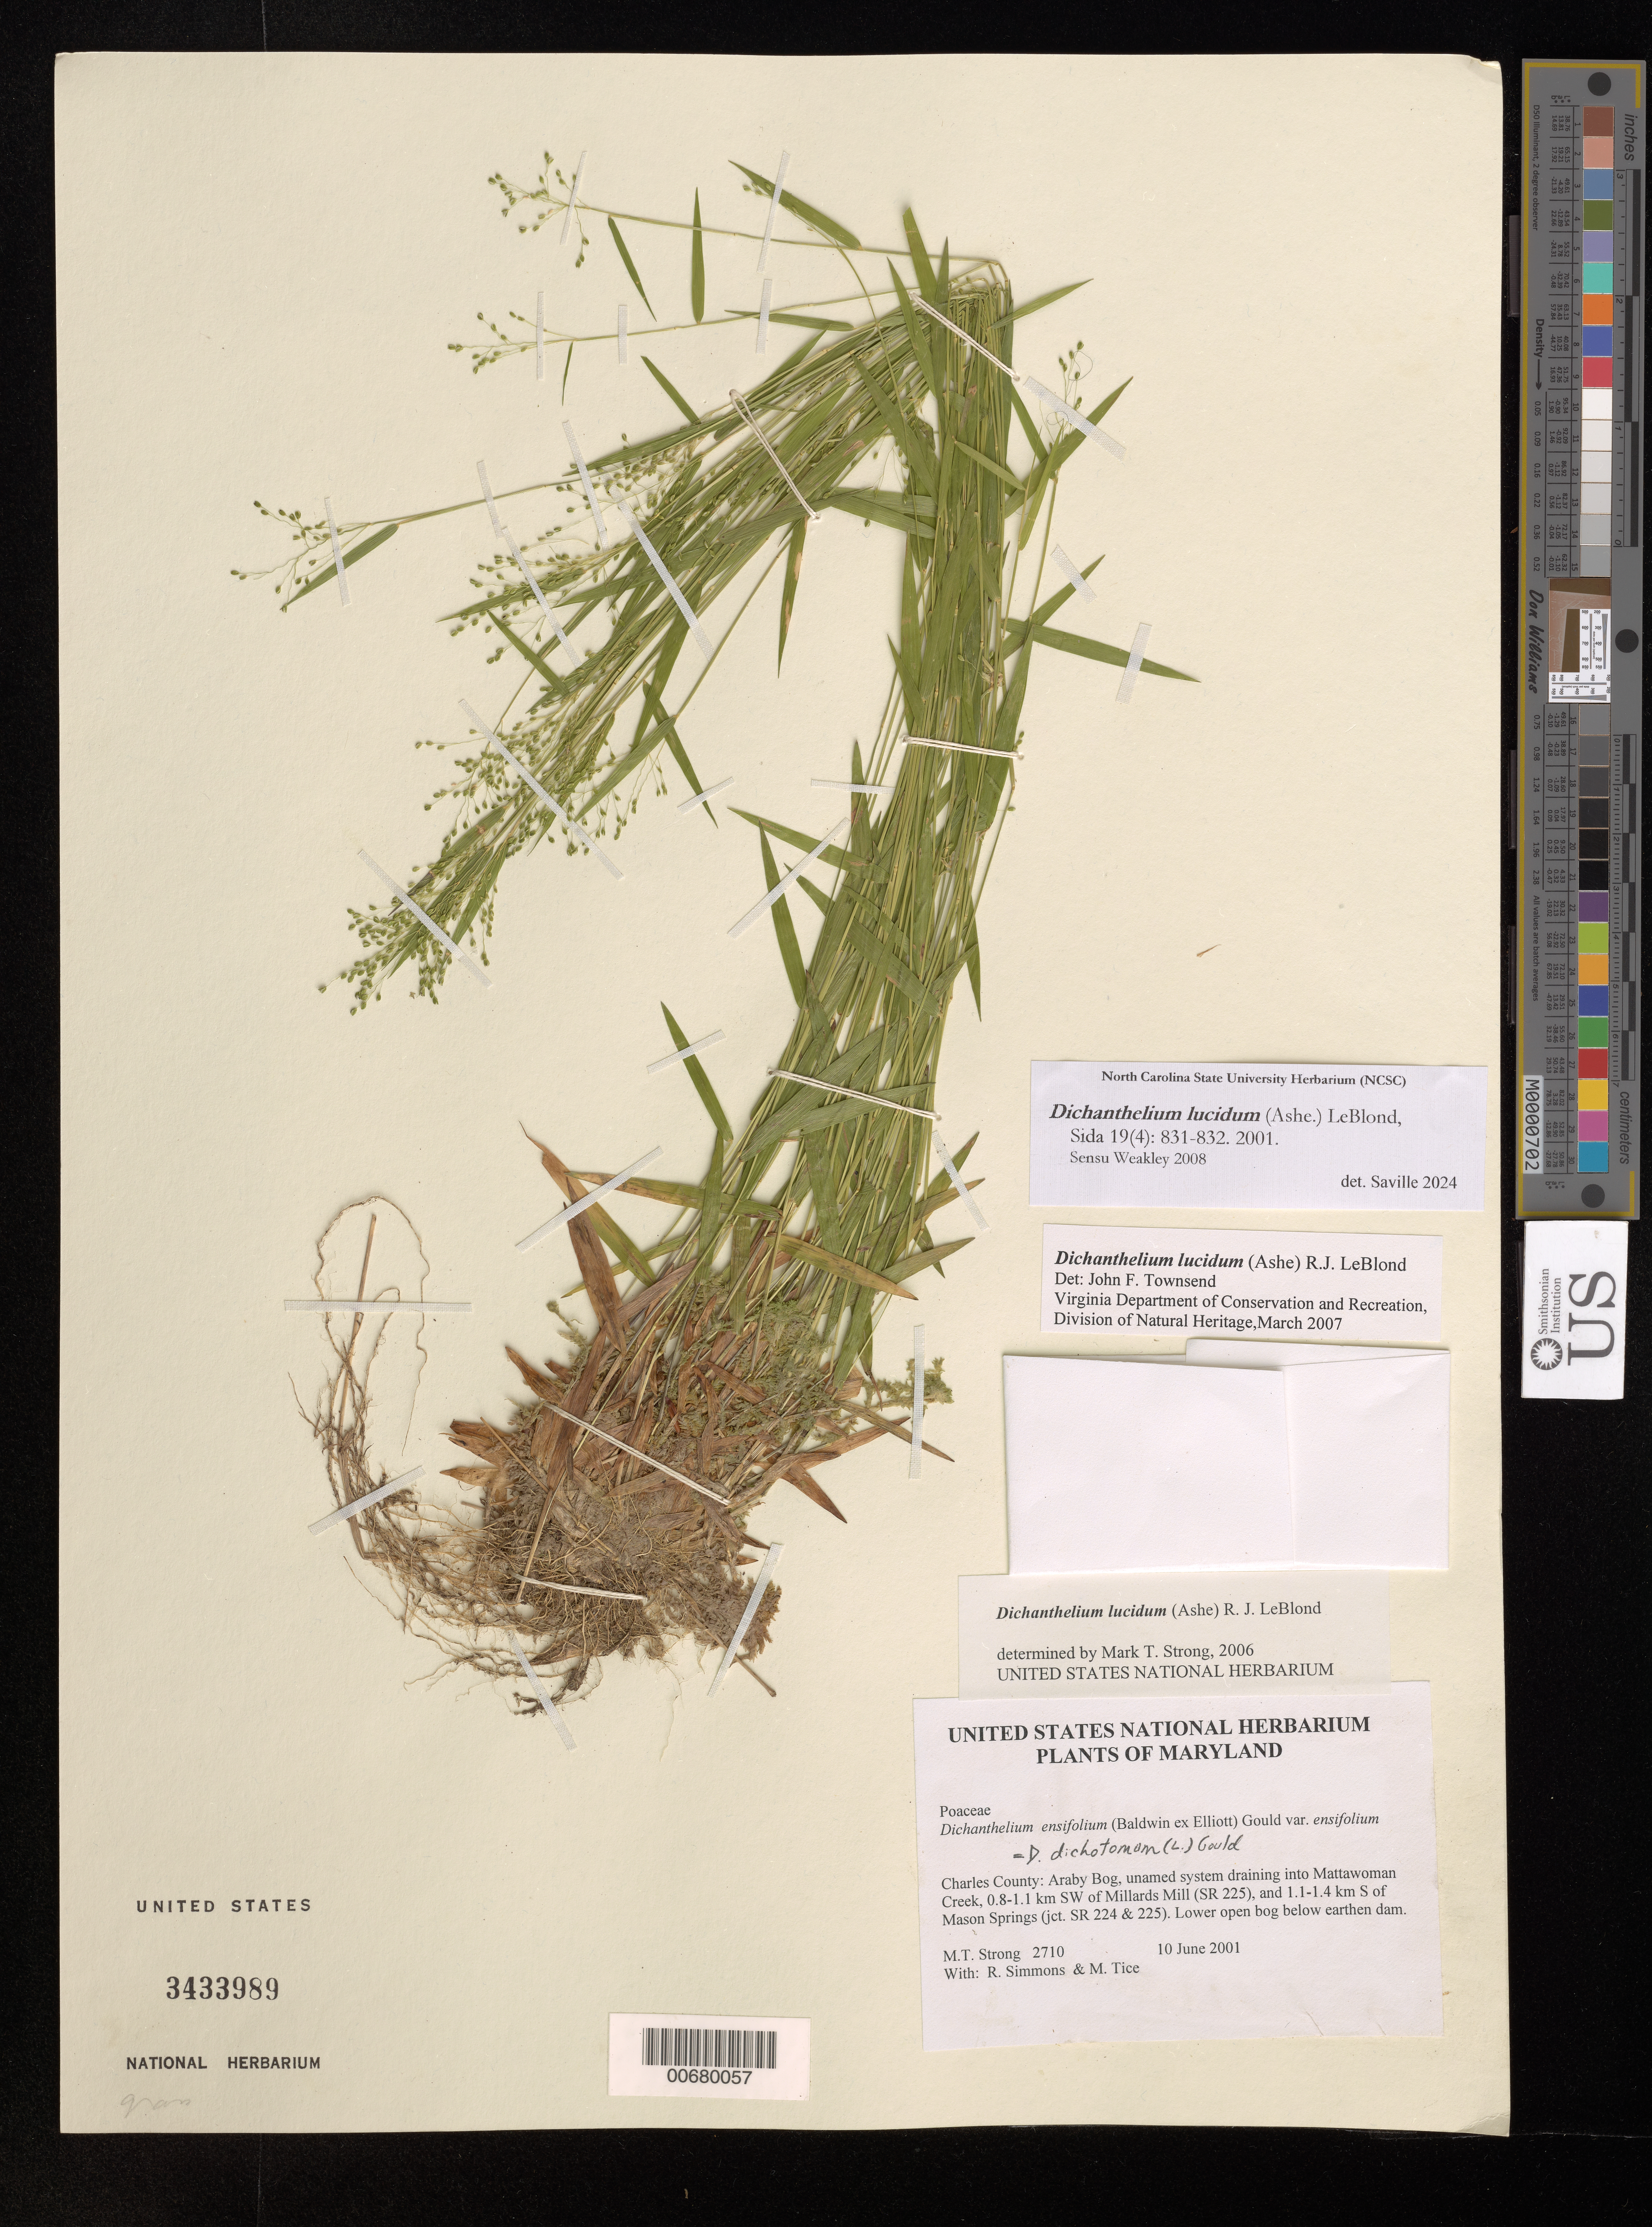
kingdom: Plantae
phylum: Tracheophyta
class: Liliopsida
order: Poales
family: Poaceae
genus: Dichanthelium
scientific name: Dichanthelium lucidum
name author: (Ashe) LeBlond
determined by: Saville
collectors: M. T. Strong, R. H. Simmons & M. Tice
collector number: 2710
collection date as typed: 10 June 2001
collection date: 2001-06-10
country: United States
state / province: Maryland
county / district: Charles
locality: Araby Bog, unnamed system draining into Mattawoman Creek, 0.8-1.1 km SW of Millards Mill (SR225), and 1.1-1.4 km S of Mason Springs (jct. 224 & 225).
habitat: Lower open bog below earthen dam.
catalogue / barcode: US 3433989